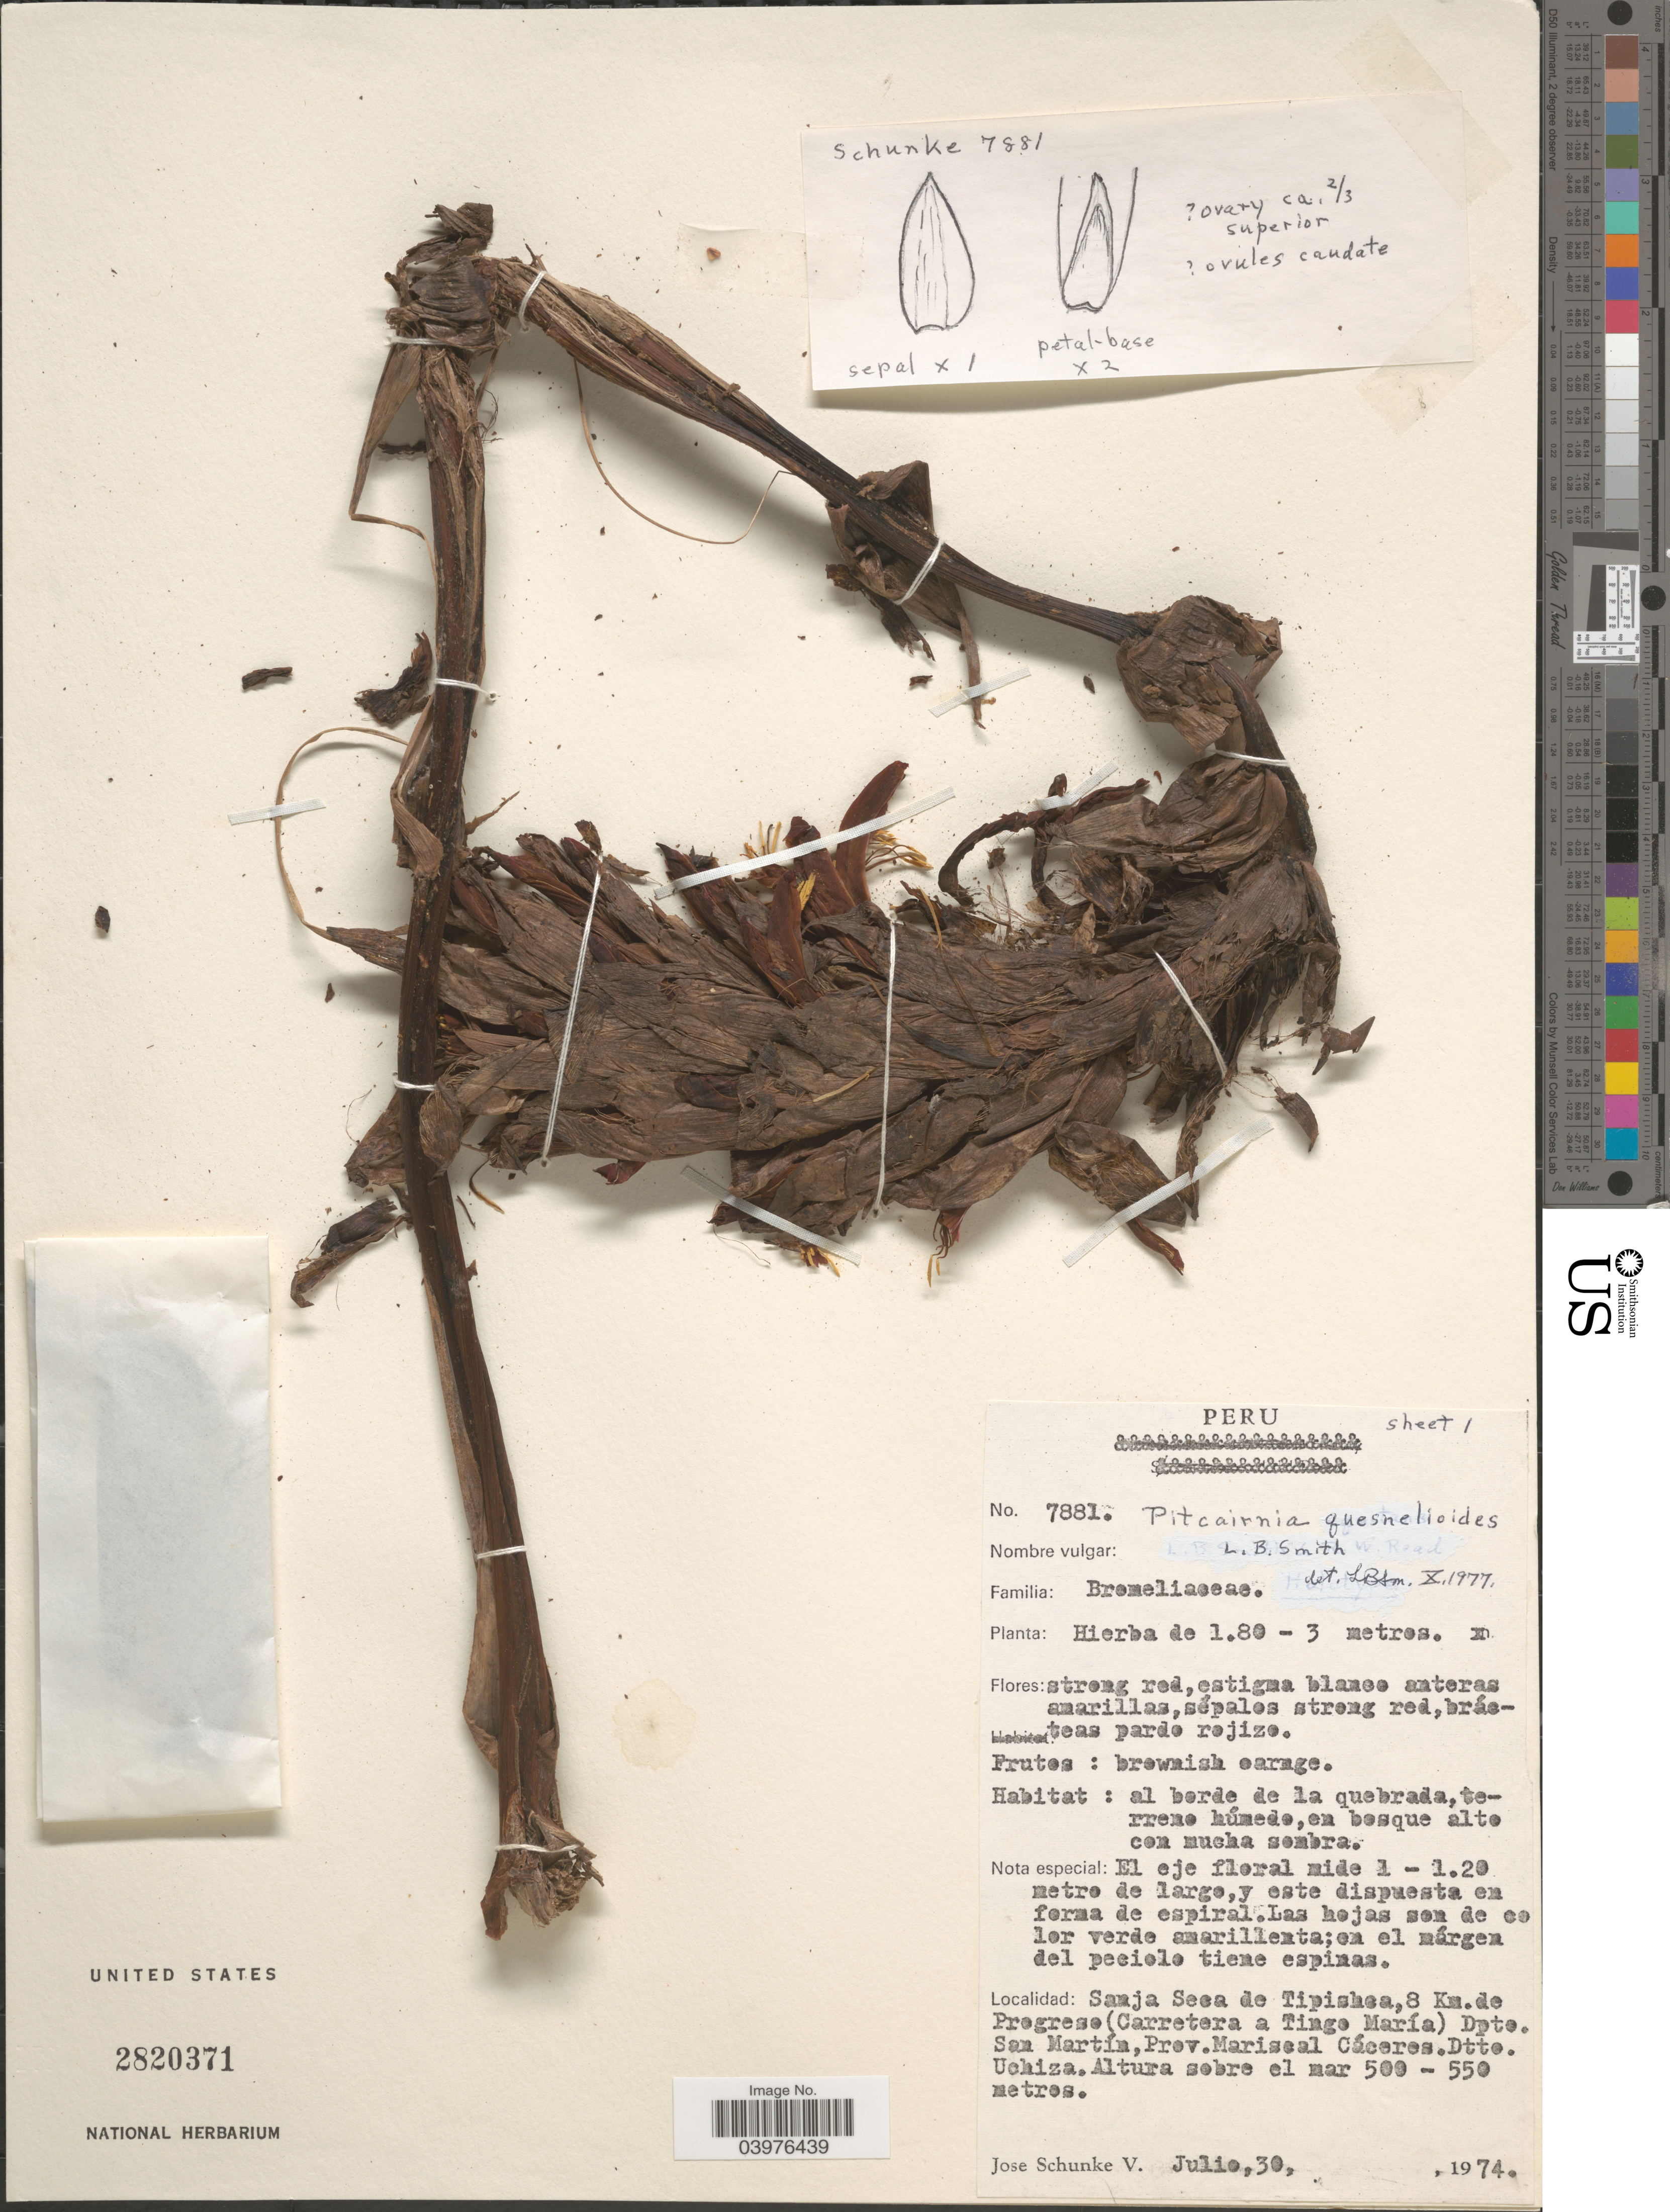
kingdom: Plantae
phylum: Tracheophyta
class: Liliopsida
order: Poales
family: Bromeliaceae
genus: Pitcairnia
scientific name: Pitcairnia quesnelioides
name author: L.B. Sm.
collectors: J. Schunke Vigo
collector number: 7881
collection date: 1974-07-30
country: Peru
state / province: San Martín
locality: Sanja Seca de Tipishca, 8 Km. de Progreso (Carretera a Tingo María), Dtto. Uchiza, Prov. Mariscal Cáceras, Dpto. San Martín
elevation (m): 500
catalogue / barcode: US 2820371